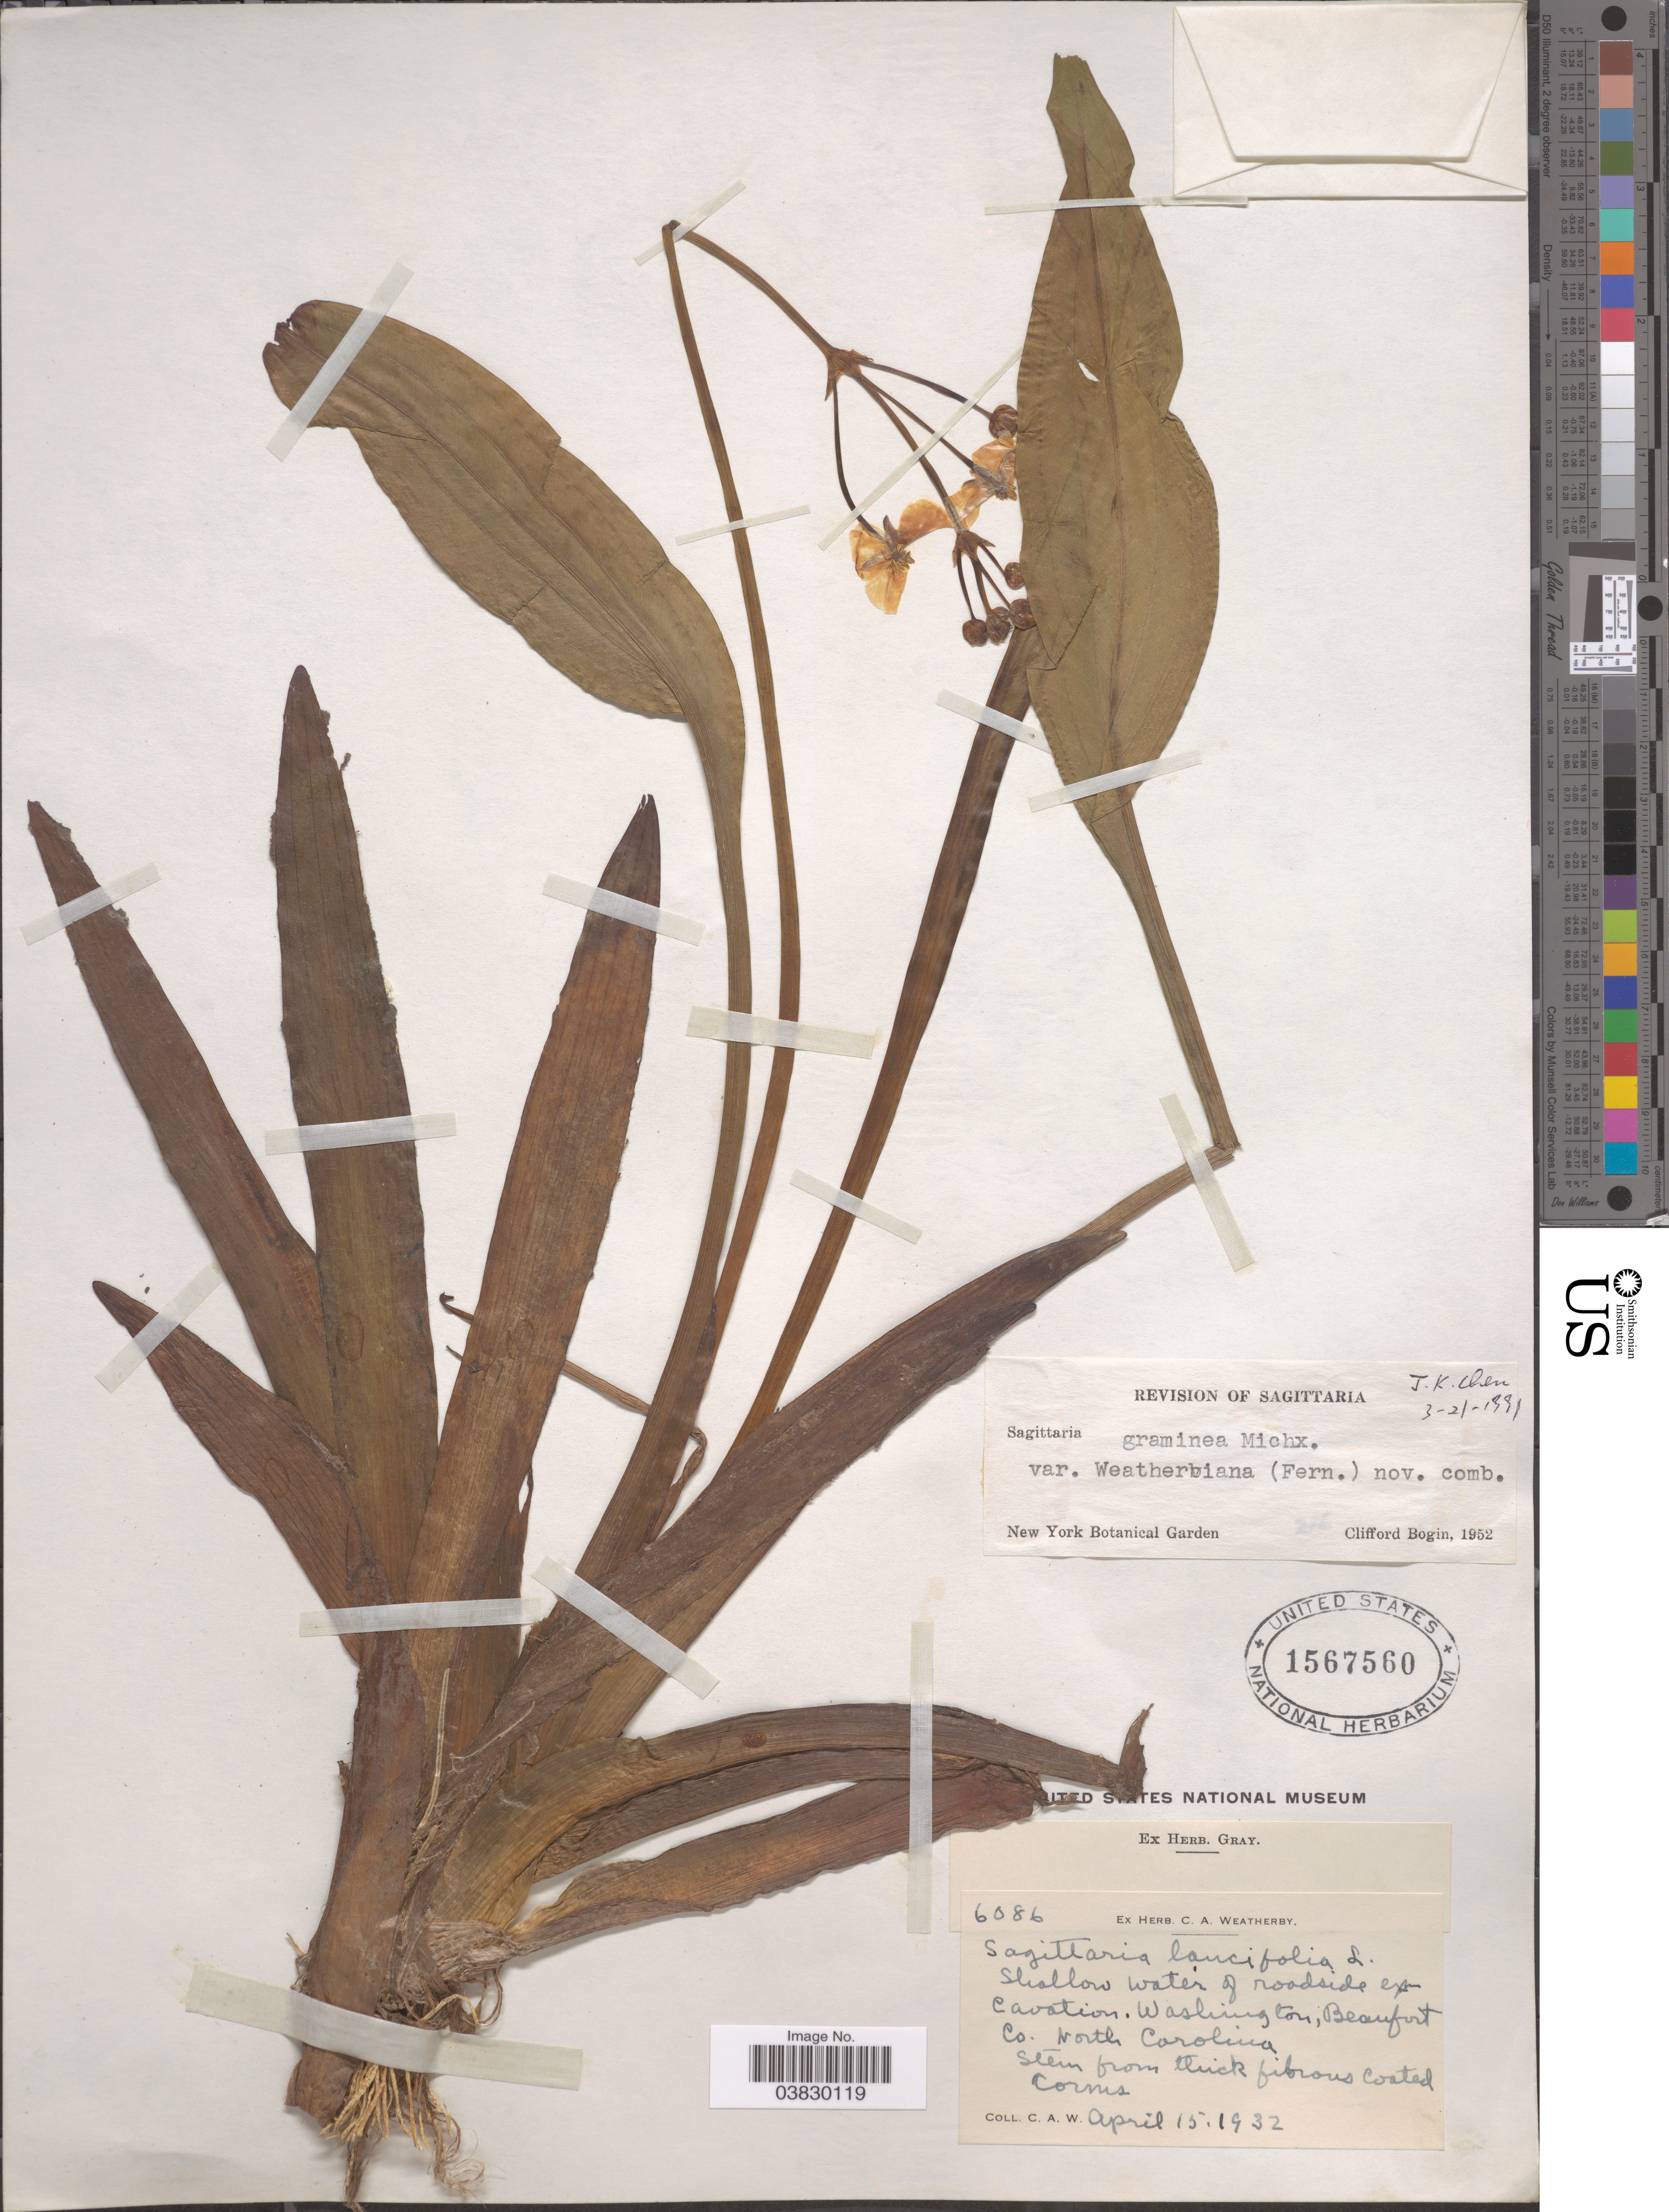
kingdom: Plantae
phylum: Tracheophyta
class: Liliopsida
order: Alismatales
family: Alismataceae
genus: Sagittaria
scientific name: Sagittaria graminea var. weatherbiana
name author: (Fernald) Bogin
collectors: C. A. Weatherby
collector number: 6086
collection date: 1932-04-15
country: United States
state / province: North Carolina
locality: Washington, Beaufort Co.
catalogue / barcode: US 1567560